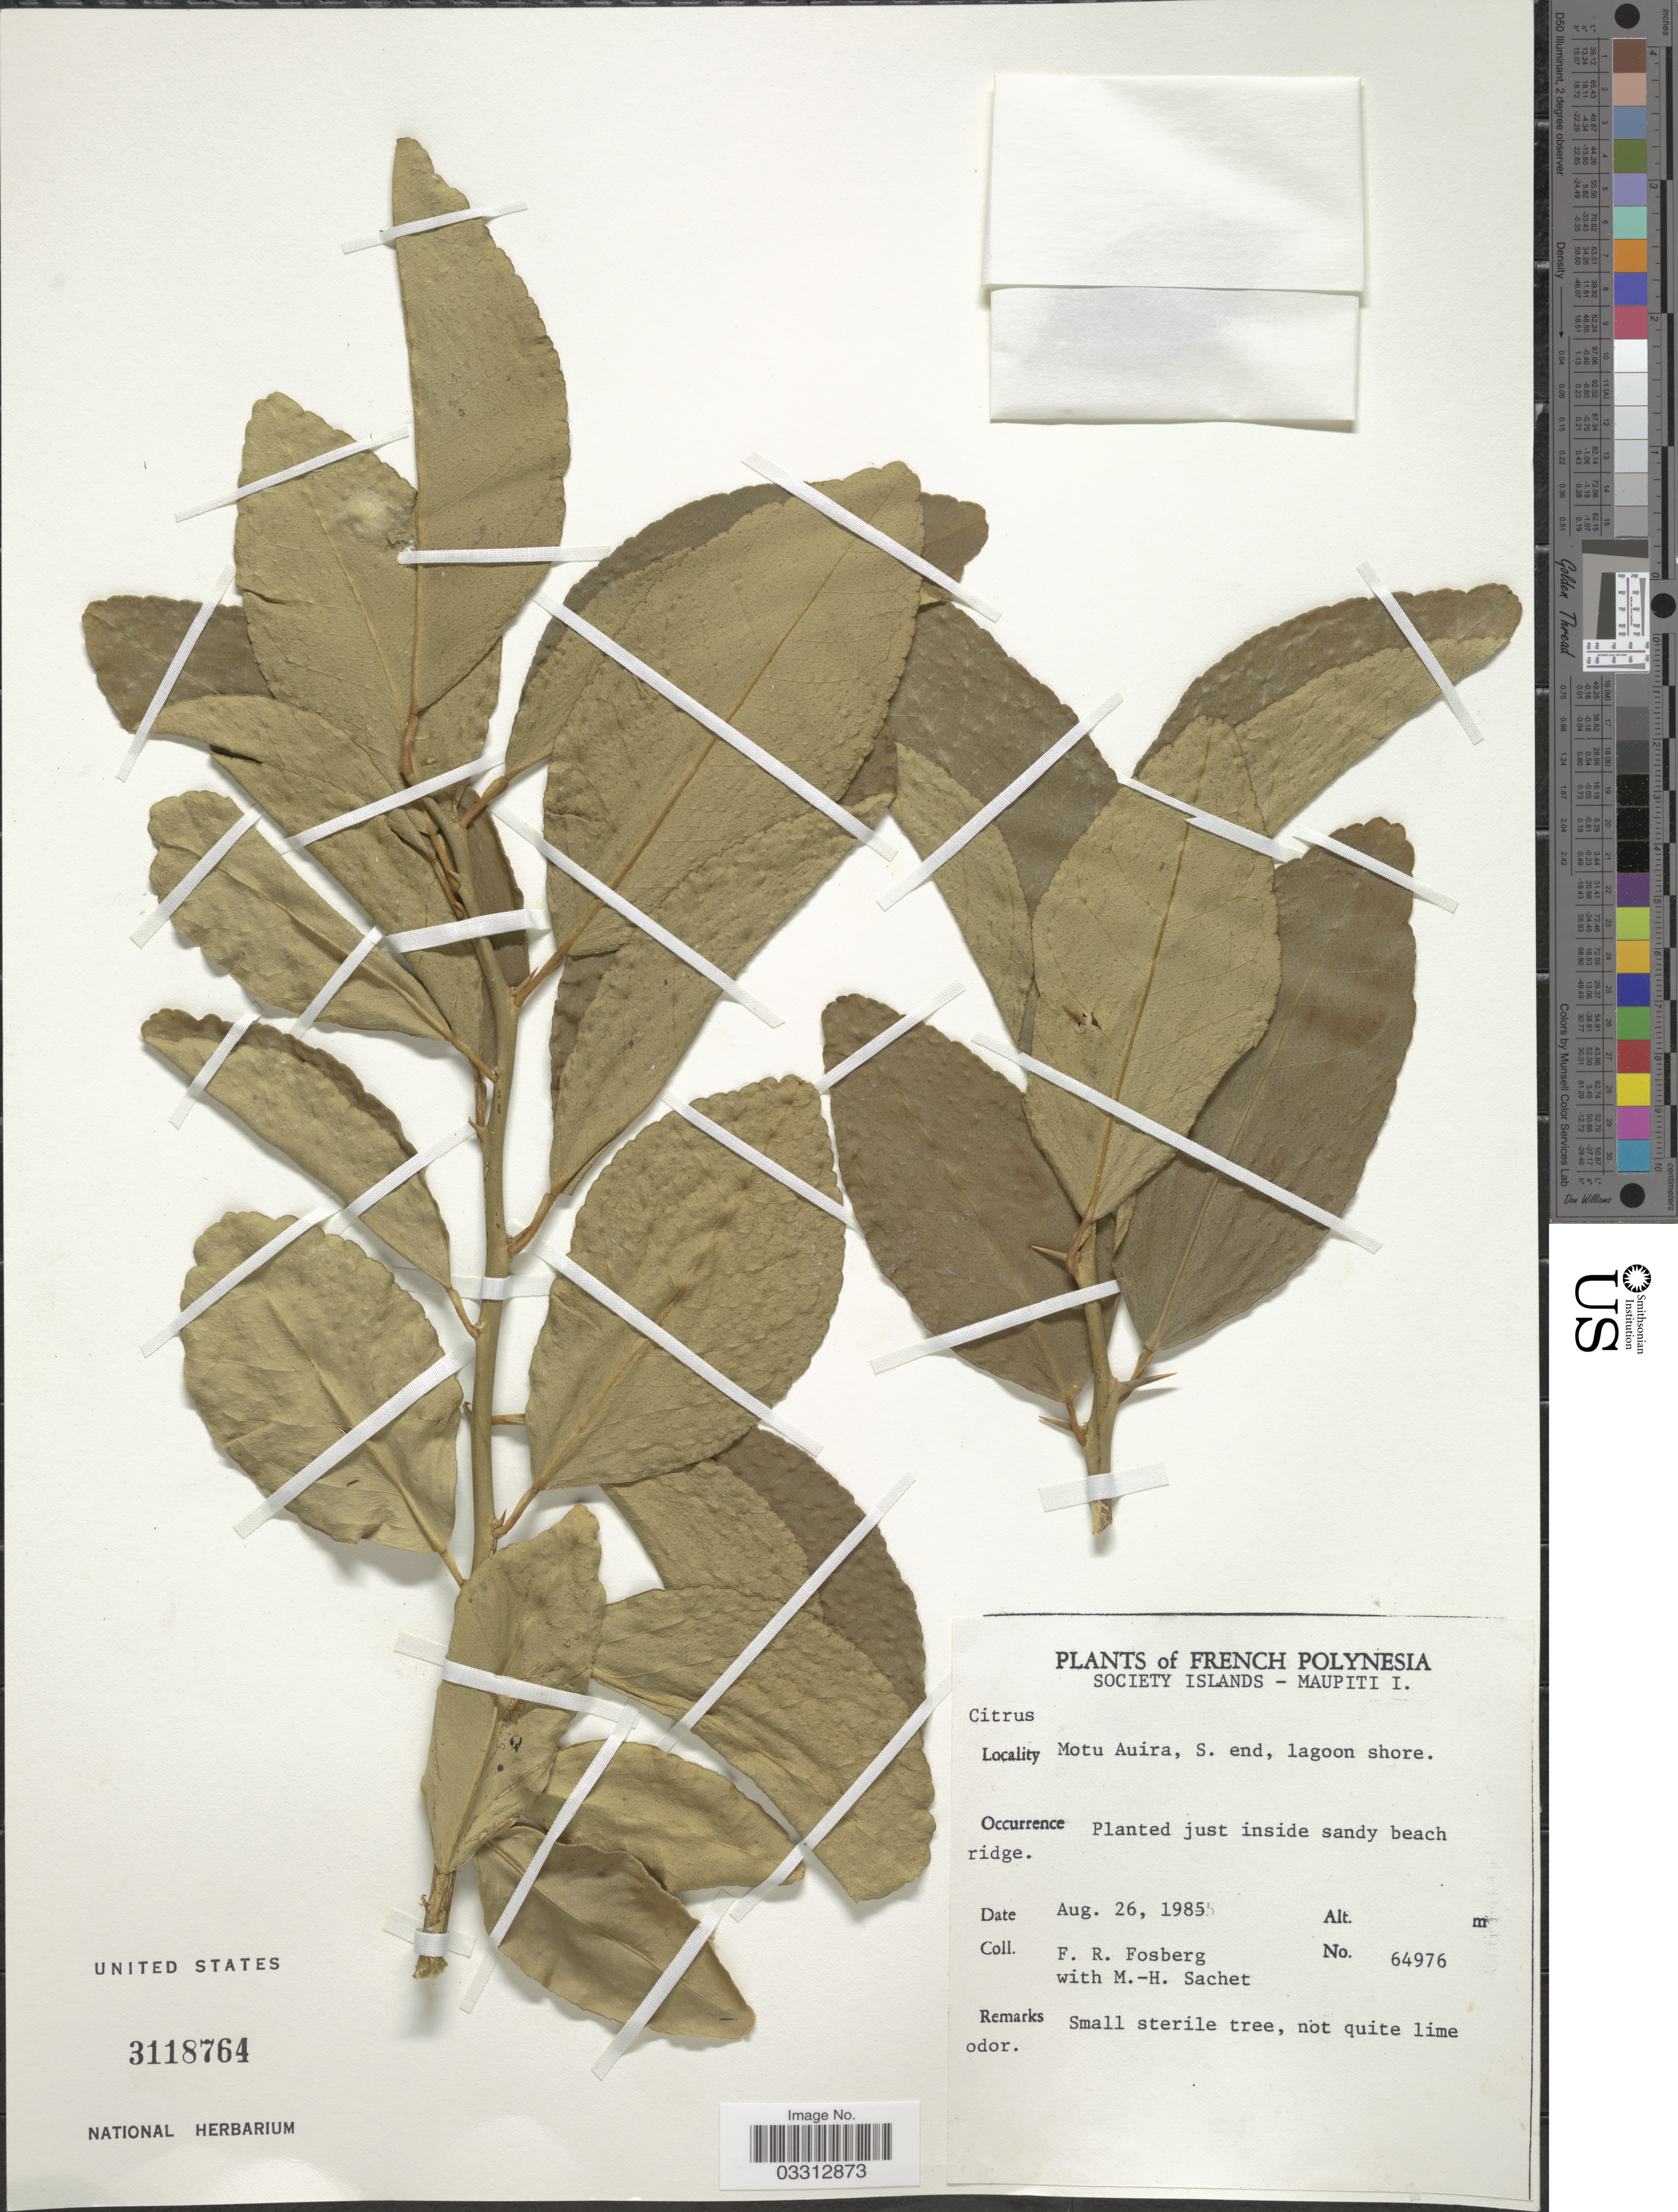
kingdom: Plantae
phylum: Tracheophyta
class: Magnoliopsida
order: Sapindales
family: Rutaceae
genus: Citrus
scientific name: Citrus sp.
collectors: F. R. Fosberg & M.-H. Sachet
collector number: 64976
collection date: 1985-08-26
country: French Polynesia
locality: Society Islands - Maupiti I. Motu Auira, S. end, lagoon shore.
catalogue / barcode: US 3118764